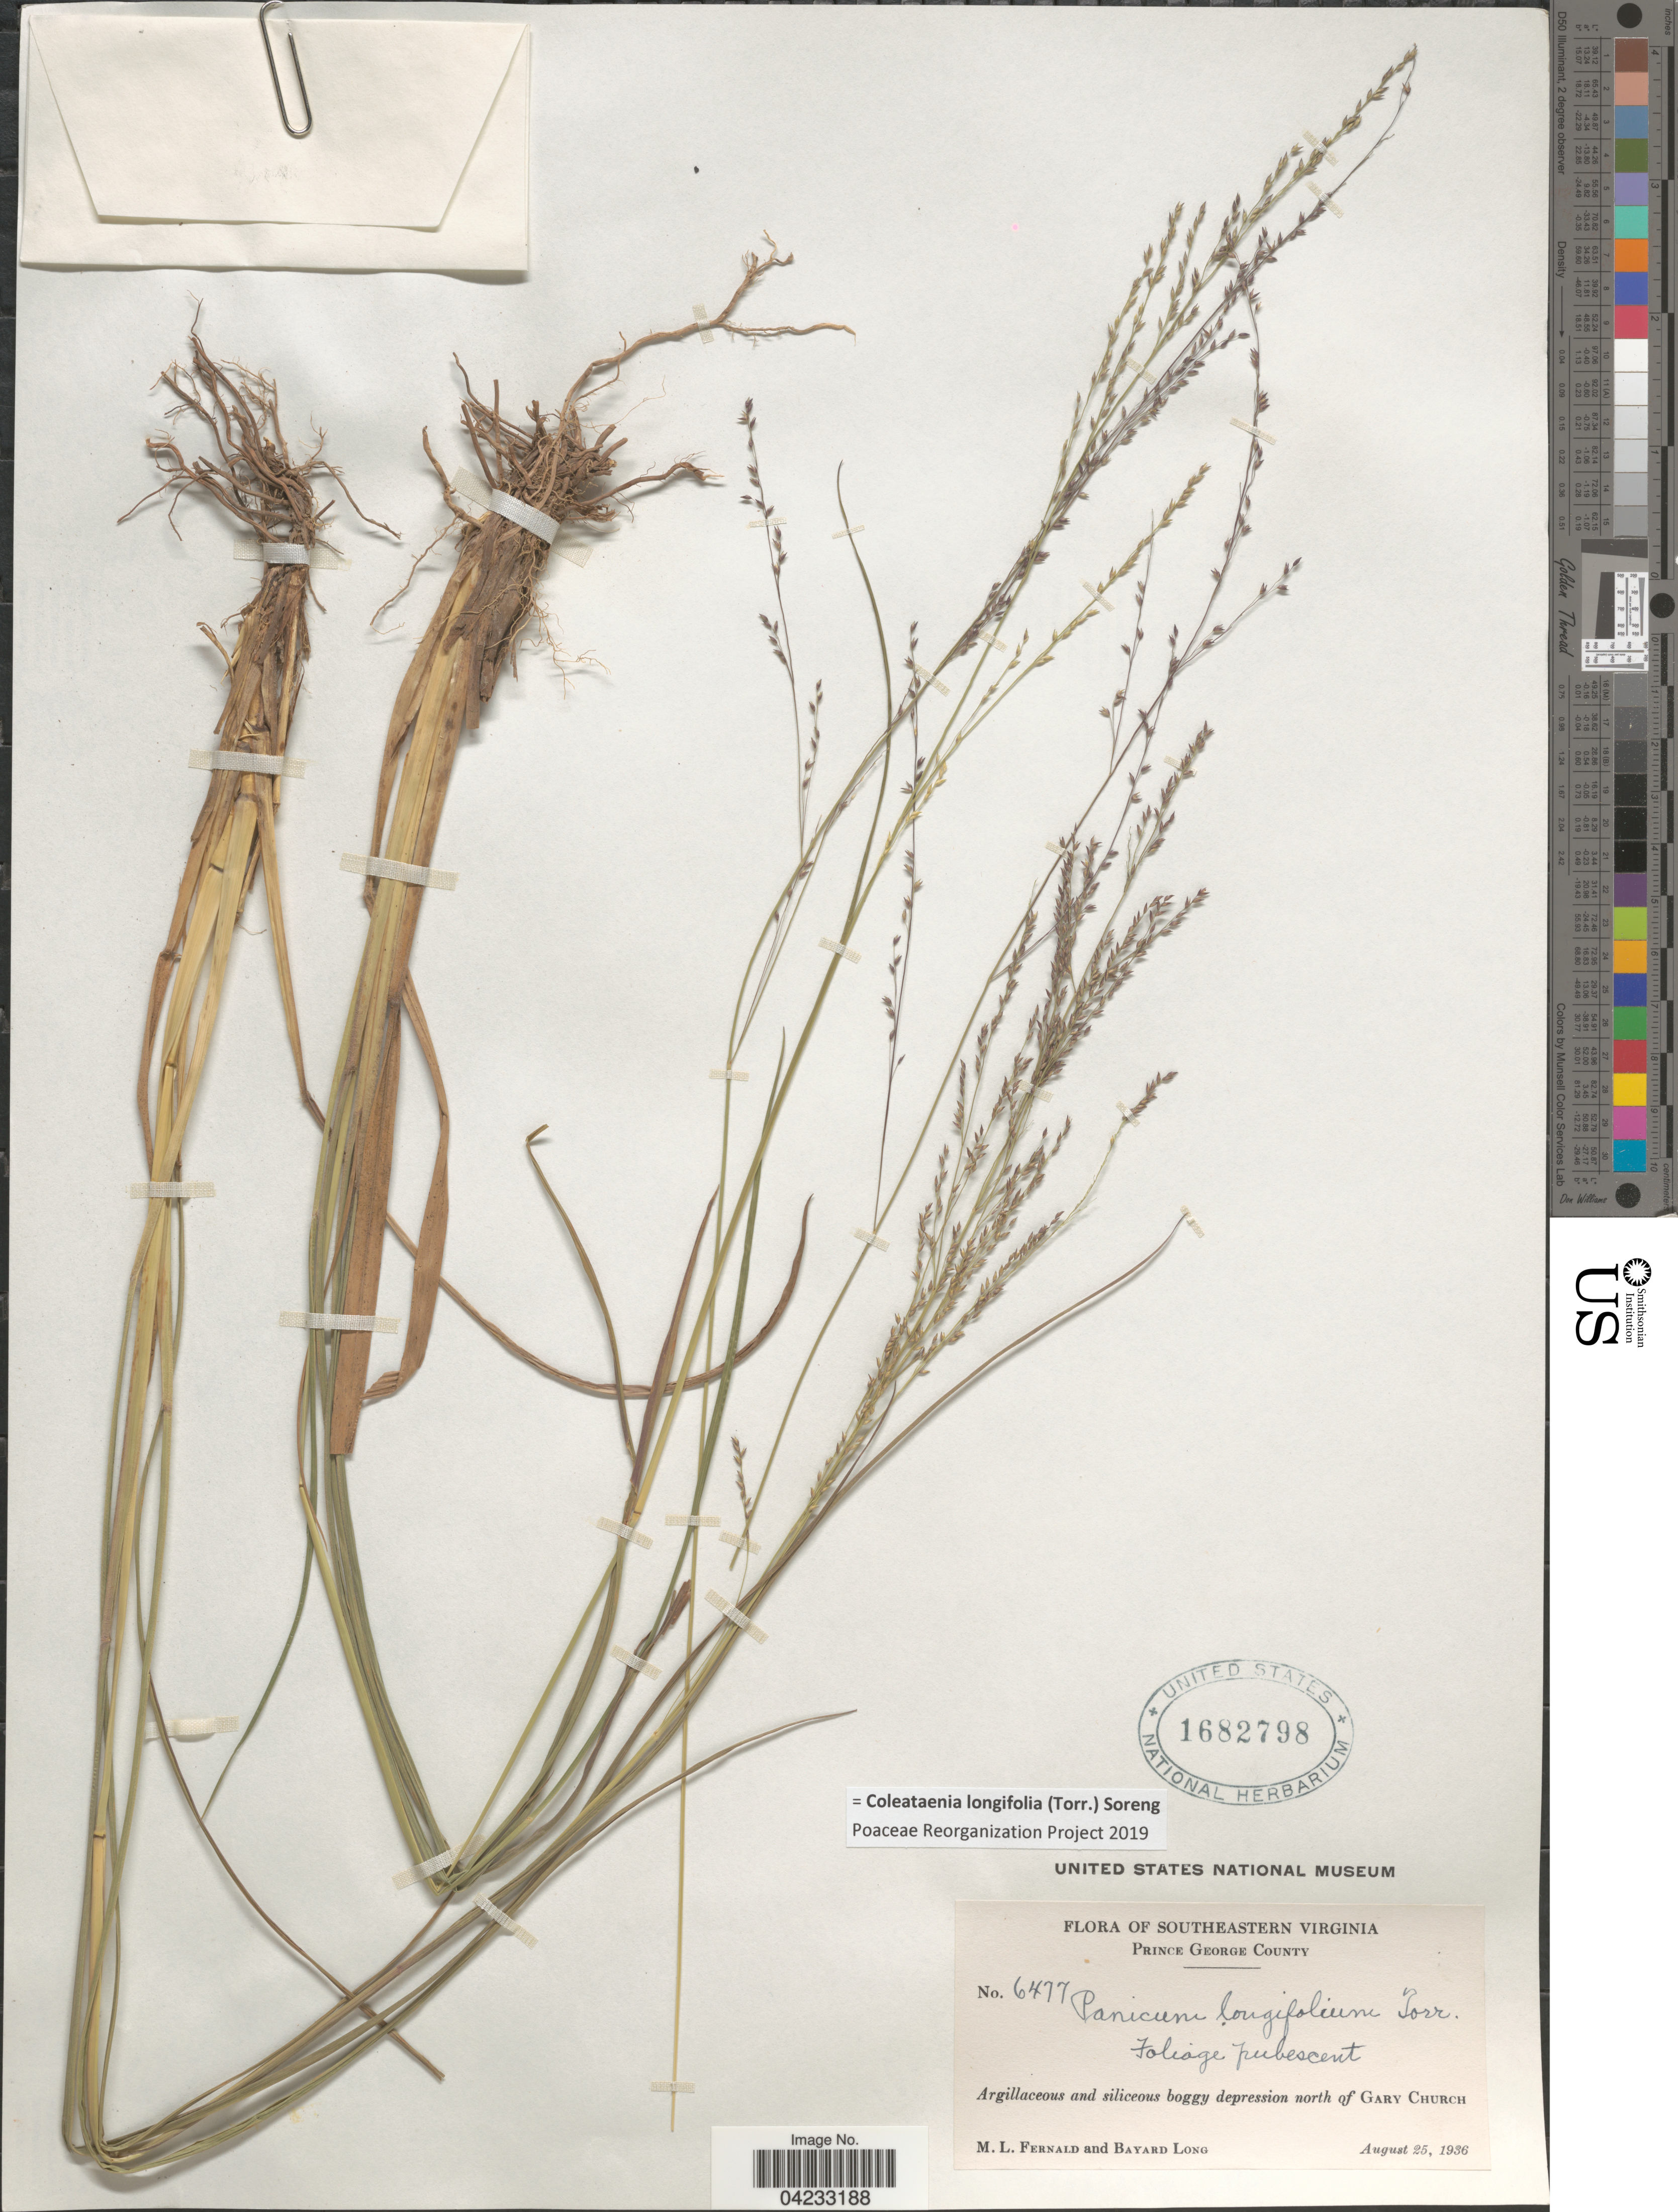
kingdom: Plantae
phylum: Tracheophyta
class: Liliopsida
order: Poales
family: Poaceae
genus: Coleataenia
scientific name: Coleataenia longifolia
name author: (Torr.) Soreng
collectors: M. L. Fernald & B. Long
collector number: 6477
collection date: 1936-08-25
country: United States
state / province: Virginia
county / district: Prince George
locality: Southeastern Virginia. Prince George County. Argillaceous and siliceous boggy depression north of Gary Church.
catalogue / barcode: US 1682798